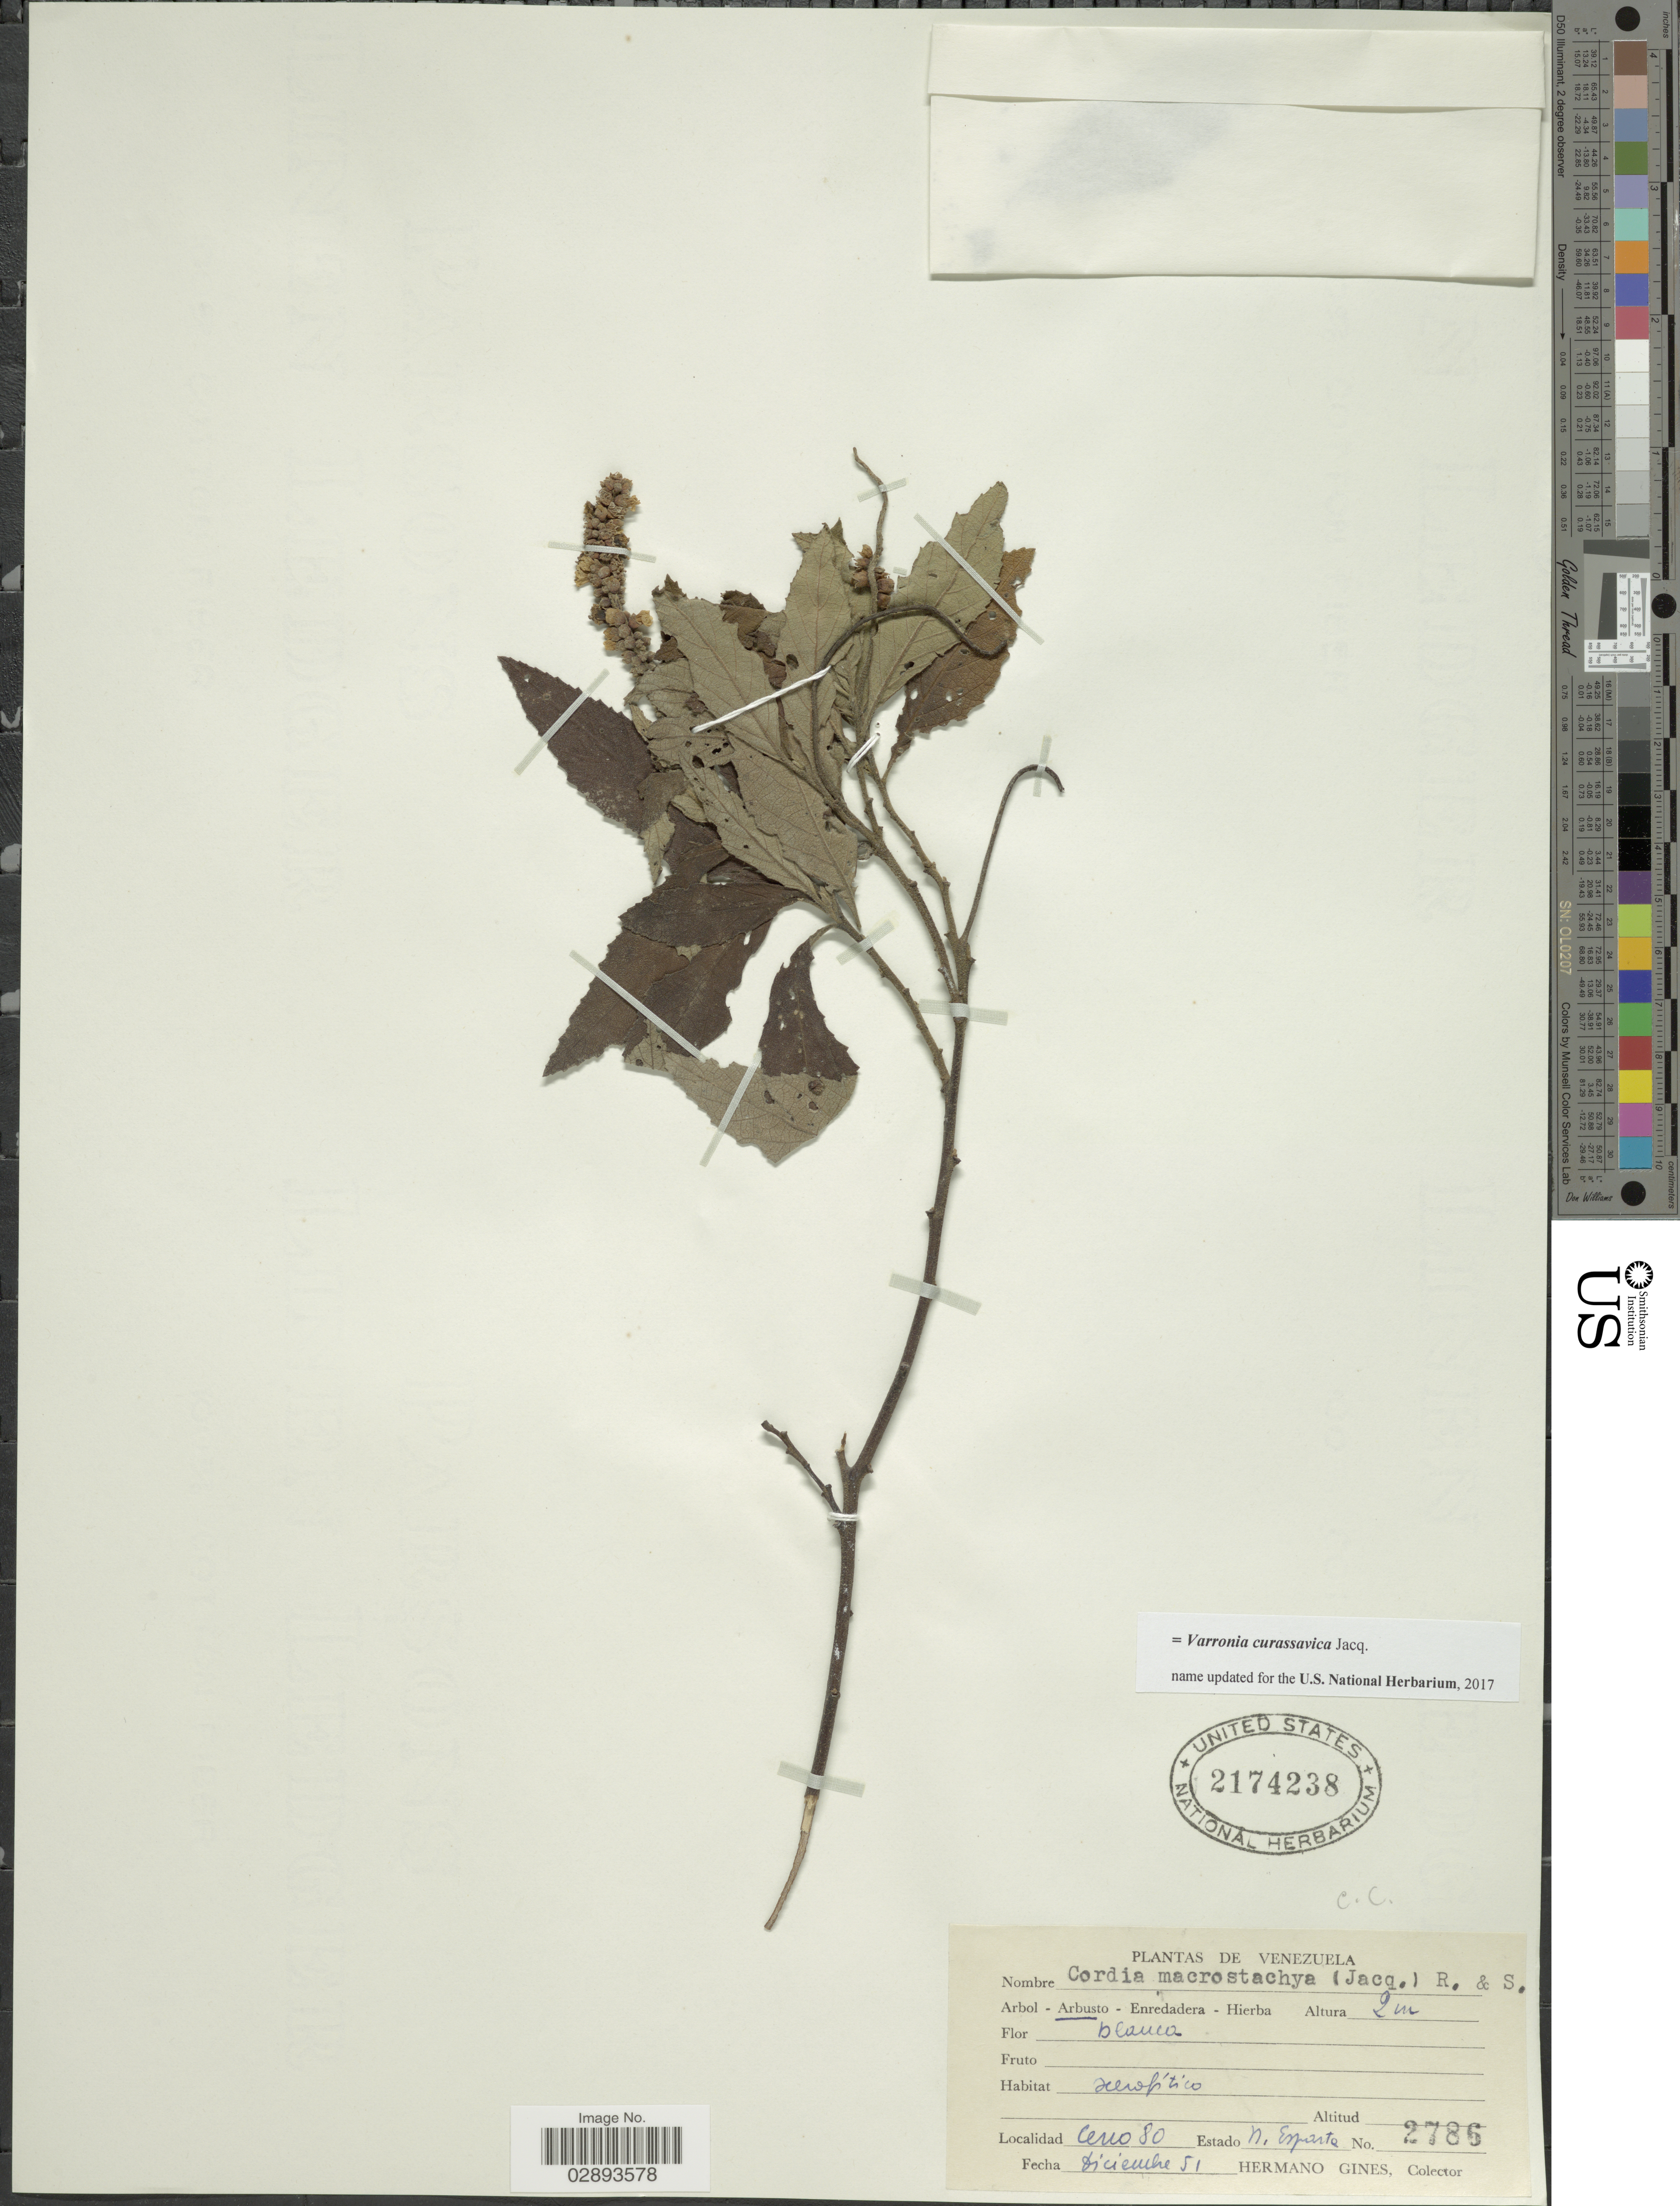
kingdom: Plantae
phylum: Tracheophyta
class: Magnoliopsida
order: Boraginales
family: Cordiaceae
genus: Varronia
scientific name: Varronia curassavica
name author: Jacq.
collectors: Bro. Gines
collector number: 2786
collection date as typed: Transcribed d/m/y: /12/51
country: Venezuela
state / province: Nueva Esparta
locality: Cerro SO, Estado N. Esparte.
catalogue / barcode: US 2174238